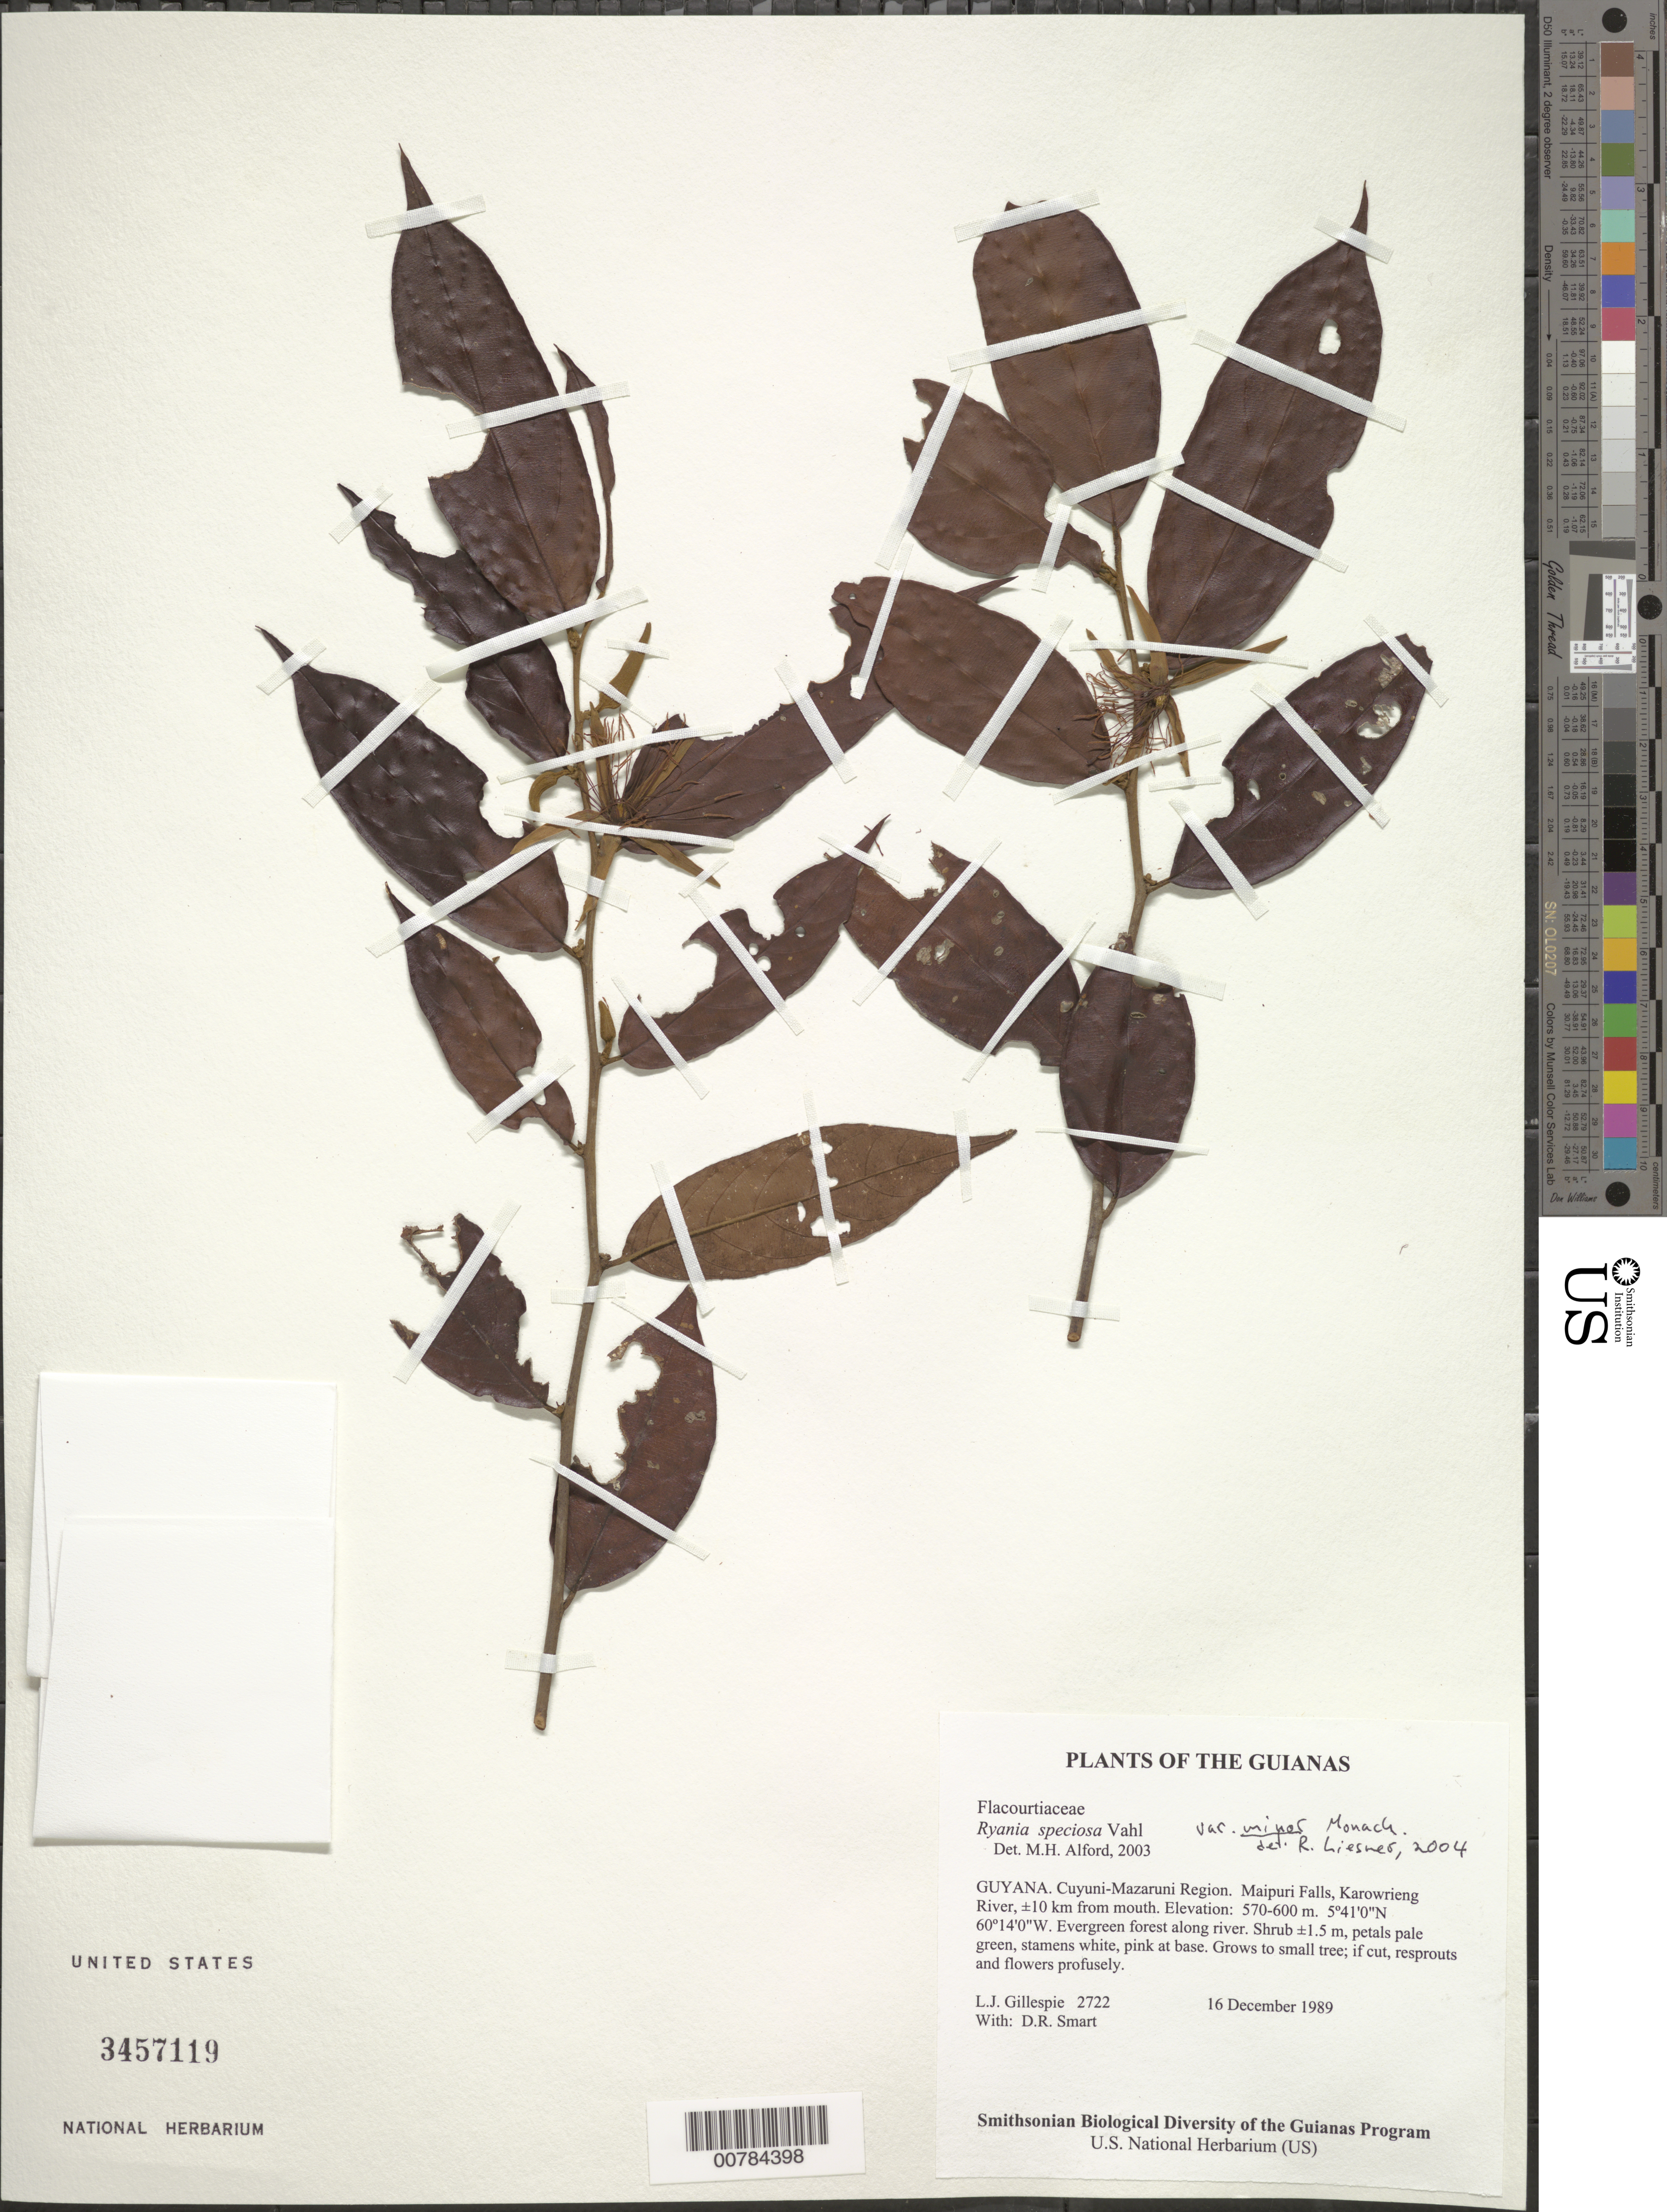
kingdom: Plantae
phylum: Tracheophyta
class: Magnoliopsida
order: Malpighiales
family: Salicaceae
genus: Ryania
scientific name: Ryania speciosa var. minor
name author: Monach.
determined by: Liesner, R. L.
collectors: L. J. Gillespie & D. R. Smart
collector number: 2722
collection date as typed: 16 December 1989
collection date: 1989-12-16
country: Guyana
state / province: Cuyuni-Mazaruni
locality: Maipuri Falls, Karowrieng River, ±10 km from mouth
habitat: Evergreen forest along river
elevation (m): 570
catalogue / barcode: US 3457119